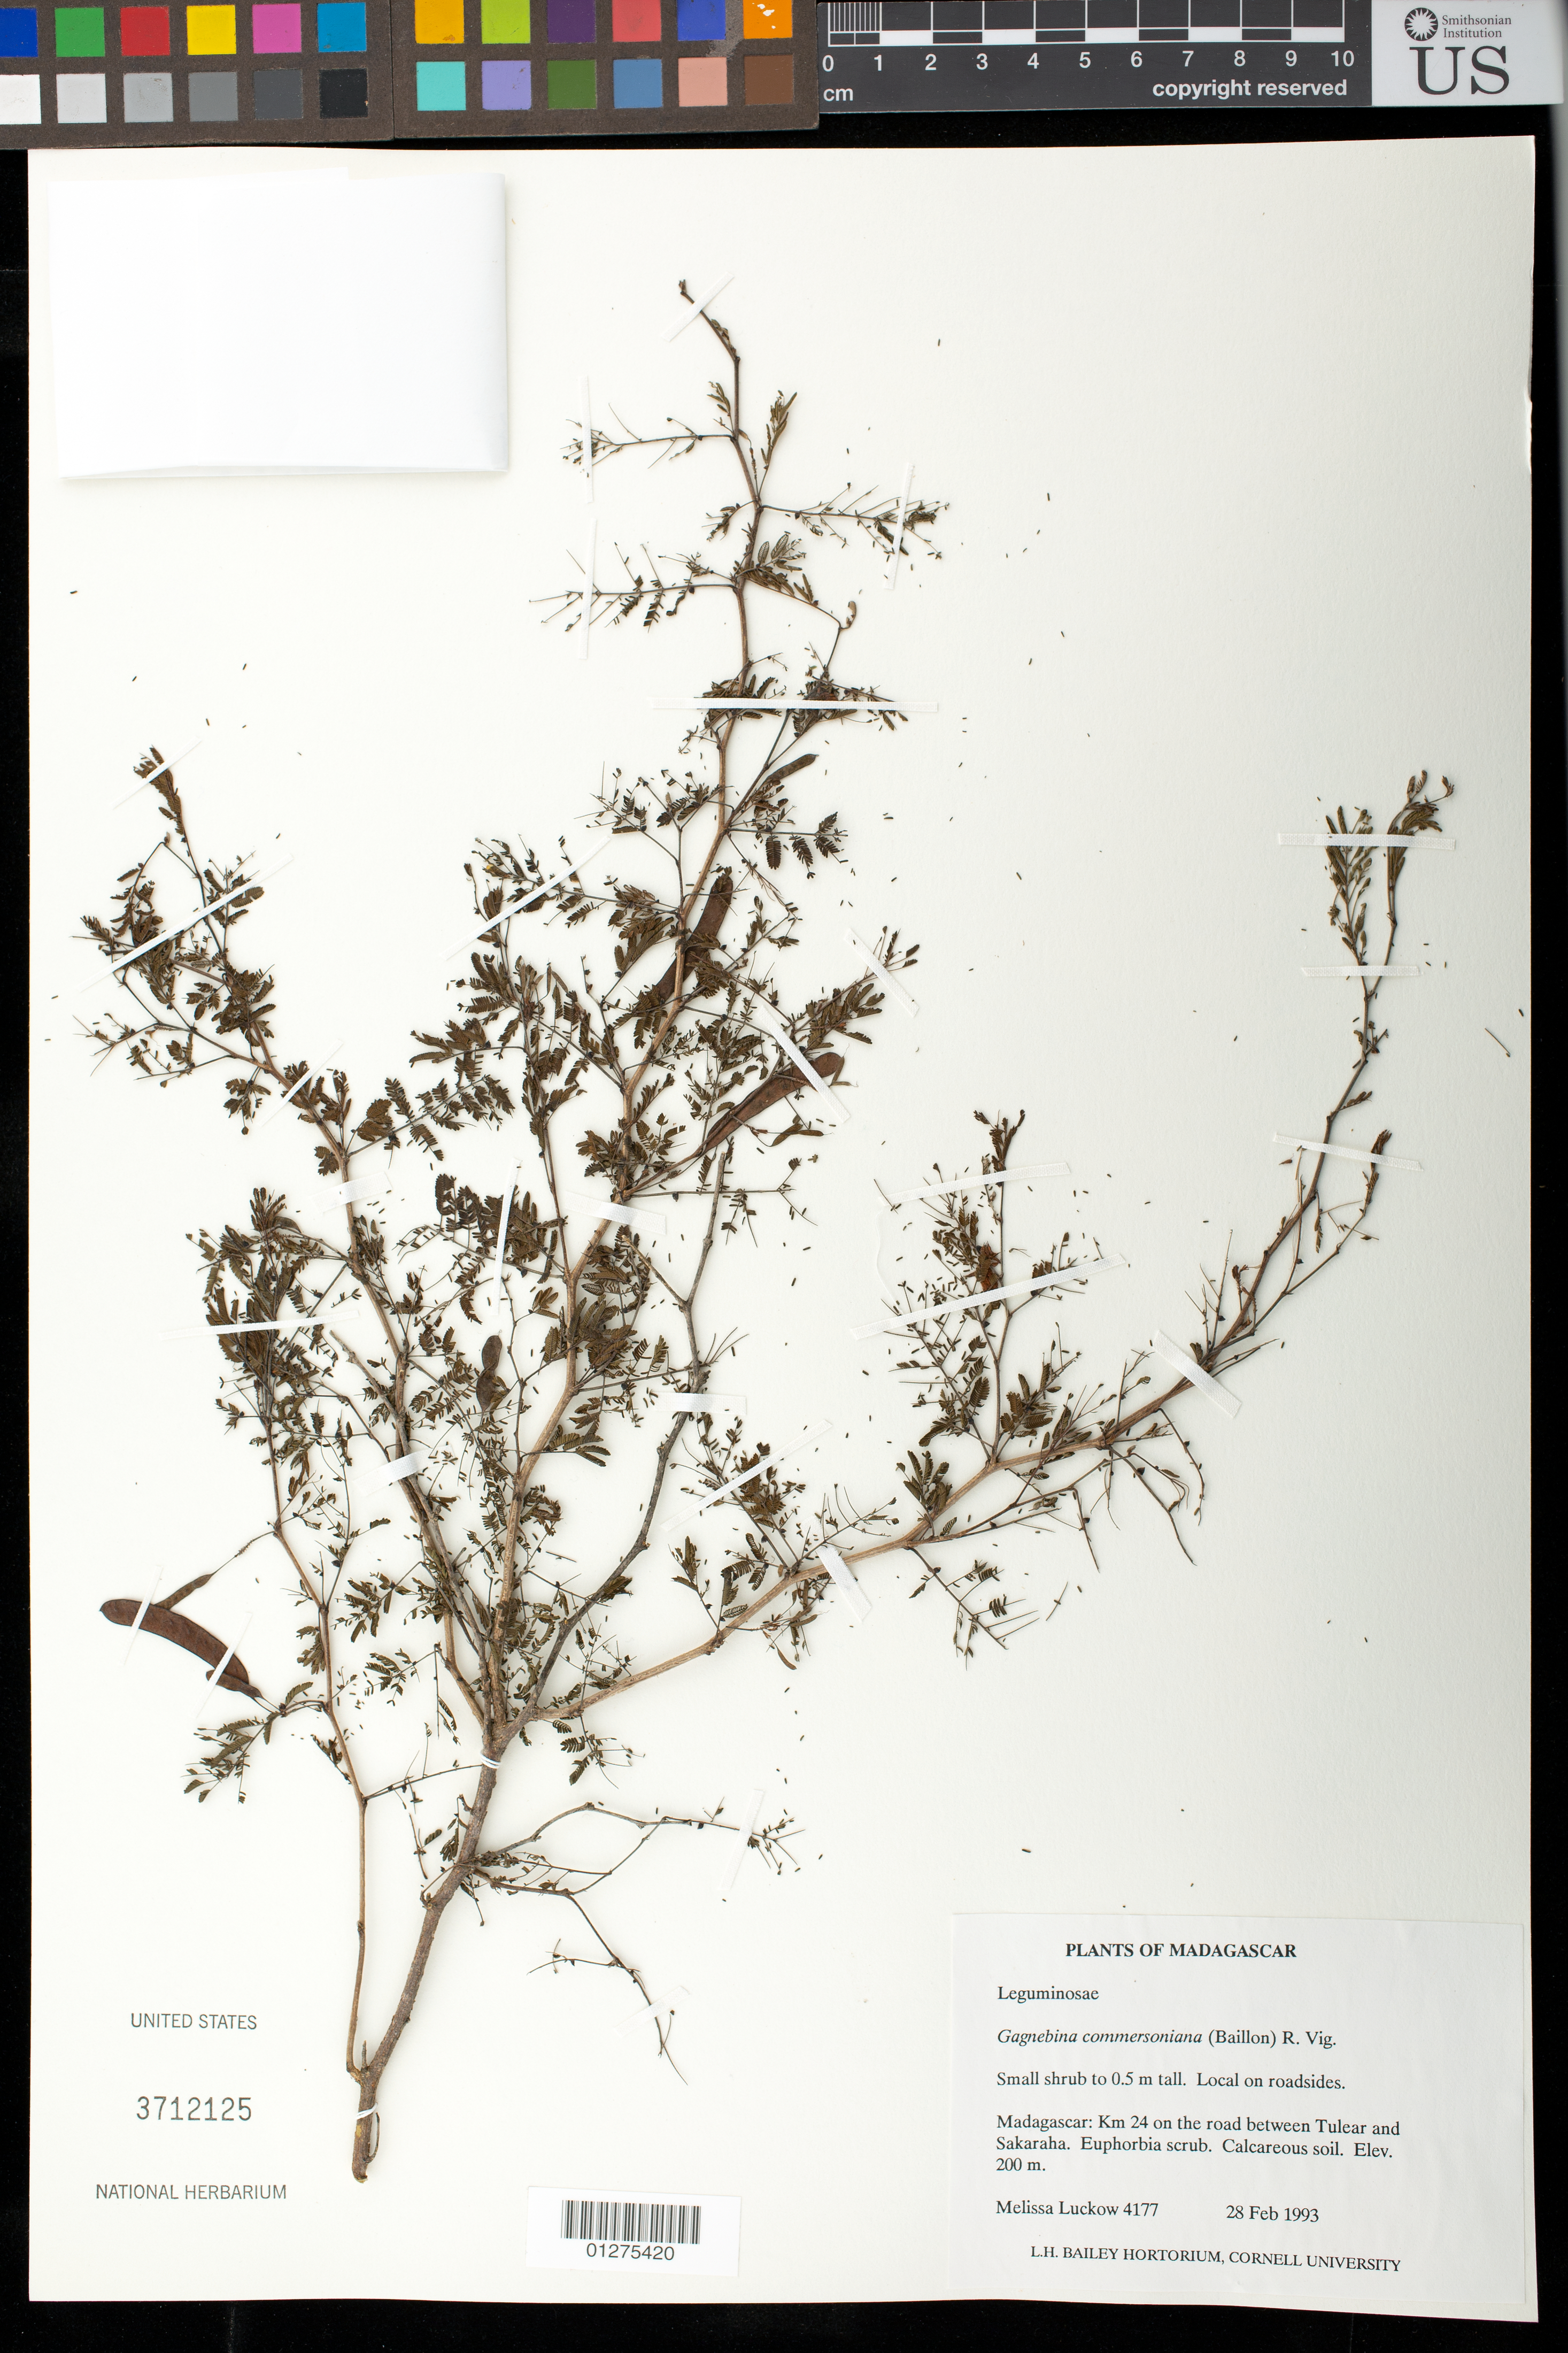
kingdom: Plantae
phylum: Tracheophyta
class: Magnoliopsida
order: Fabales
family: Fabaceae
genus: Gagnebina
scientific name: Gagnebina commersoniana (Baill.) R. Vig.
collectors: M. A. Luckow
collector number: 4177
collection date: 1993-02-28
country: Madagascar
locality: Km 24 on the road between Tulear and Sakaraha. Euphorbia scrub. Calcareous soil. Elev. 200 m.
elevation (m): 200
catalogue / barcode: US 3712125